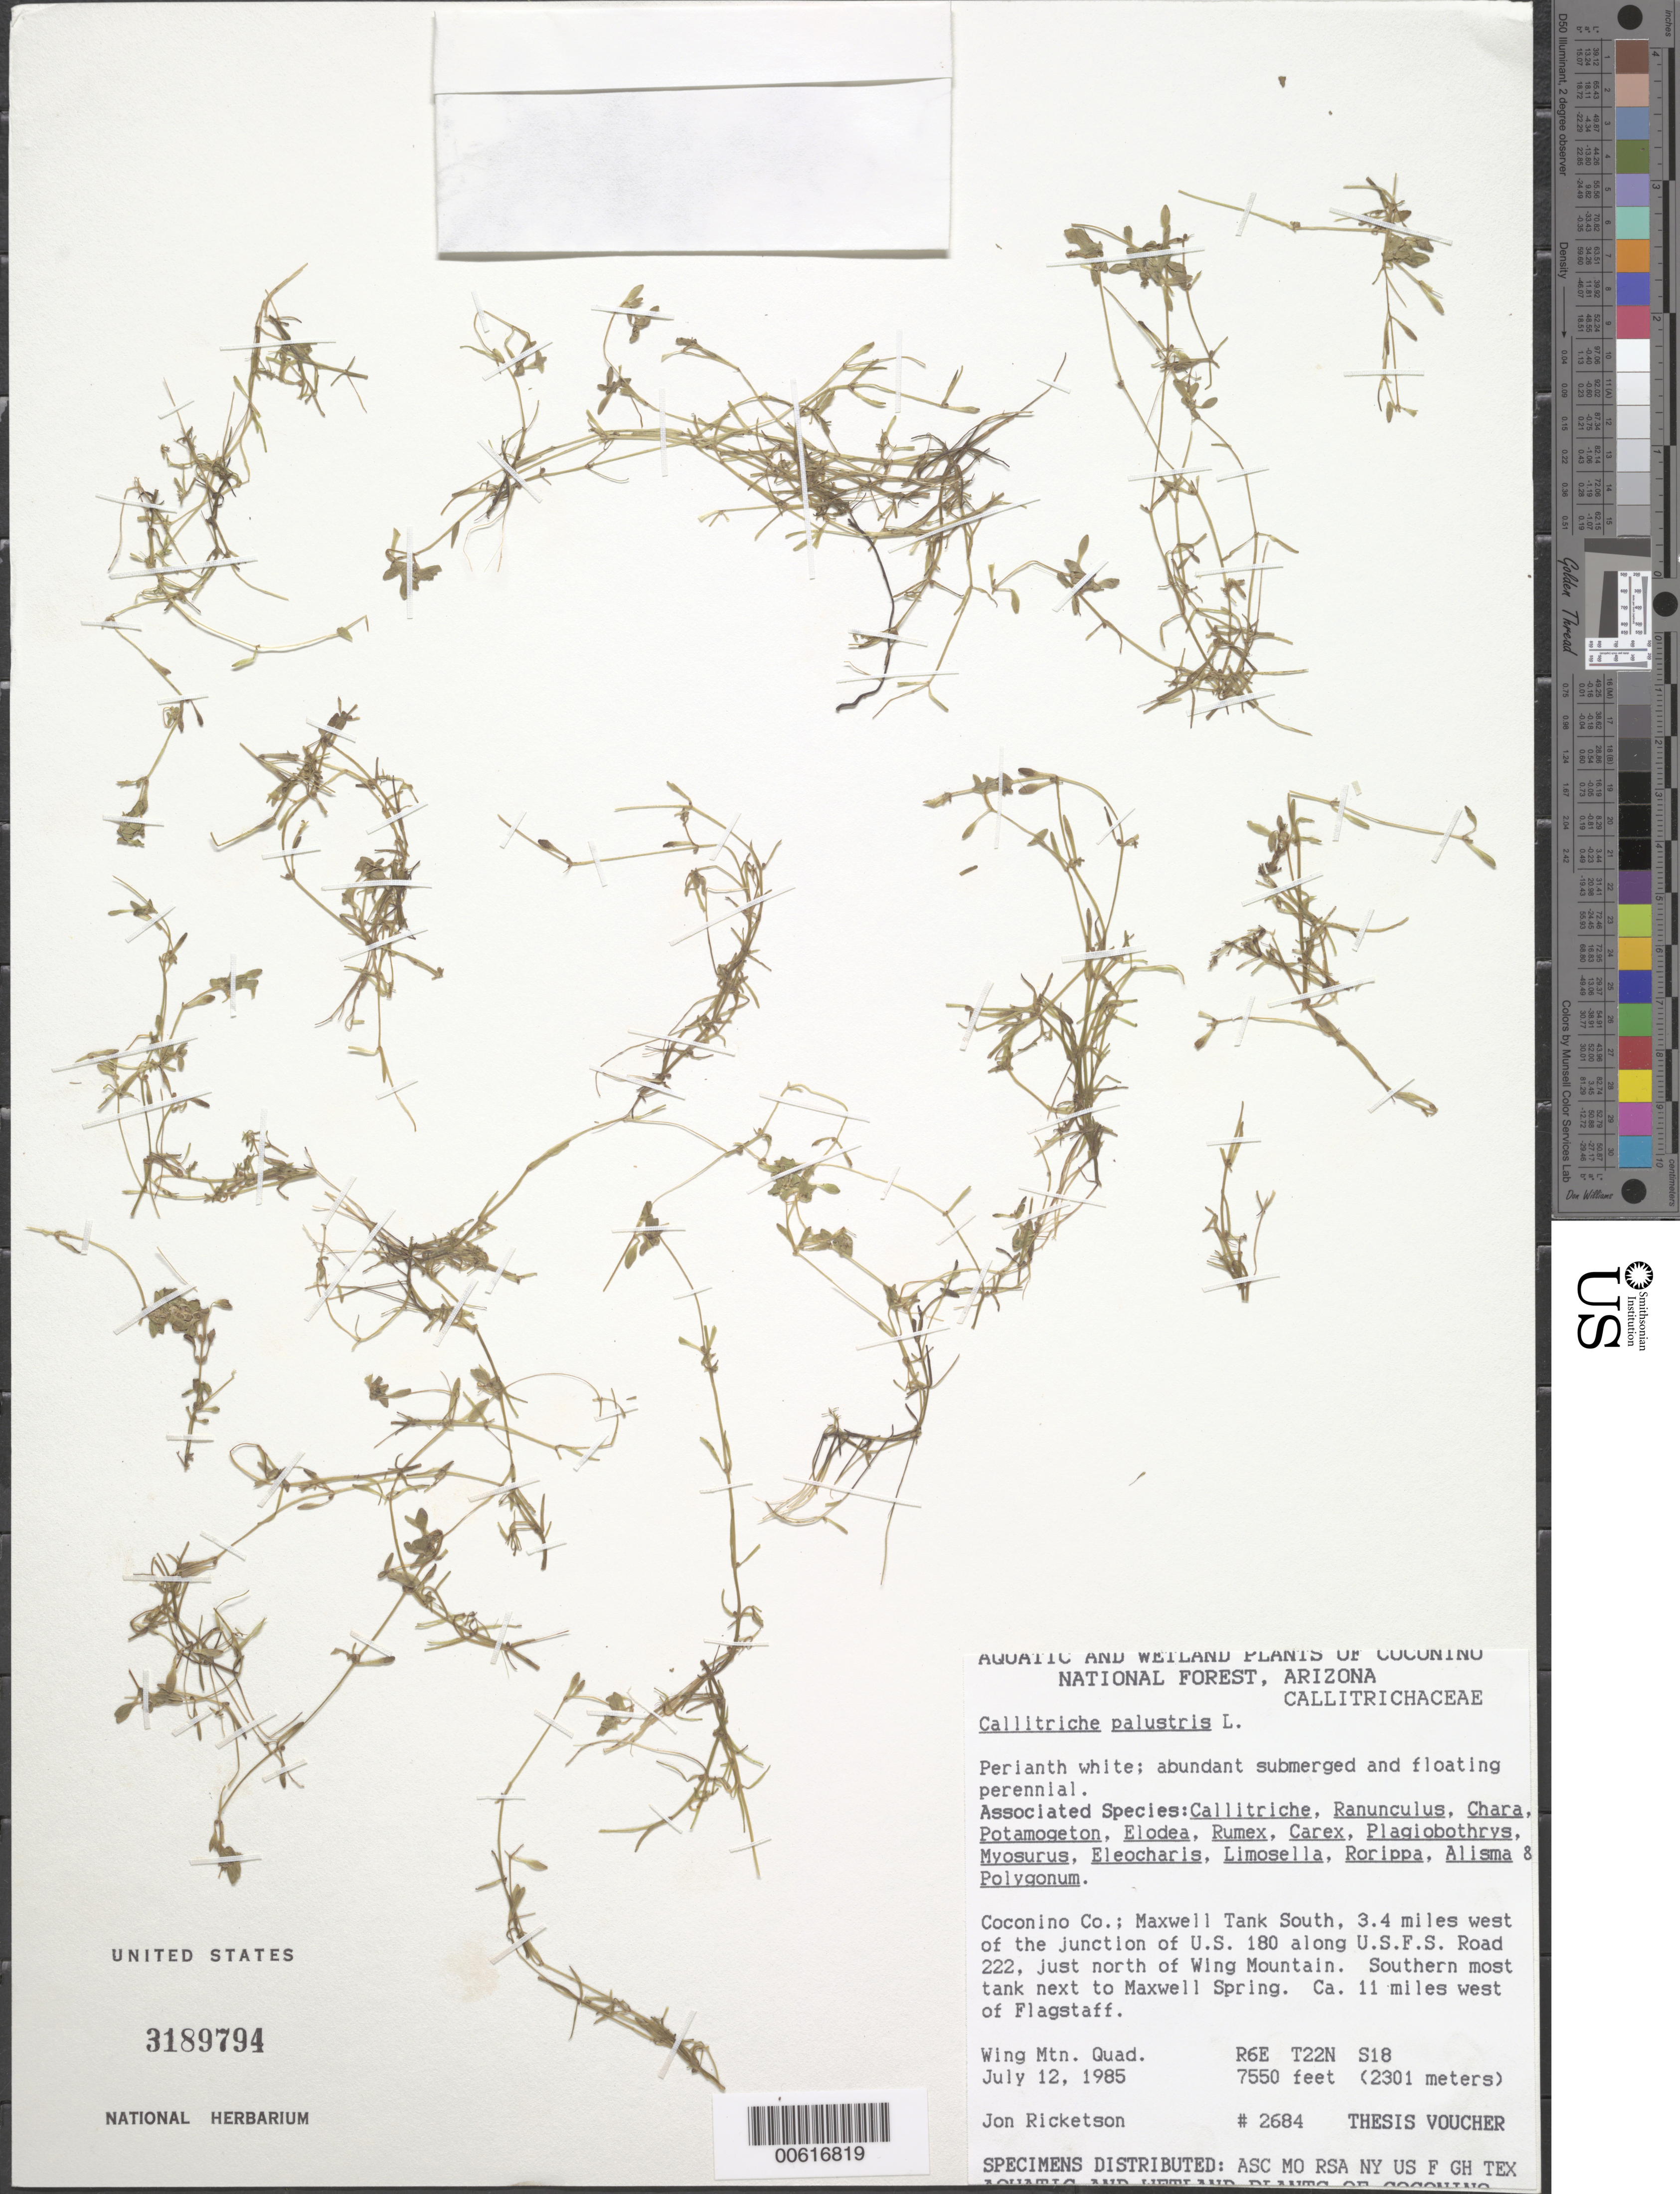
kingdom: Plantae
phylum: Tracheophyta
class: Magnoliopsida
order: Lamiales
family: Plantaginaceae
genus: Callitriche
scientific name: Callitriche palustris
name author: L.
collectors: J. Ricketson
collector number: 2684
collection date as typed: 12 Jul 1985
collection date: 1985-07-12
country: United States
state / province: Arizona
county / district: Coconino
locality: Maxwell Tank South, W of Flagstaff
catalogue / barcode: US 3189794